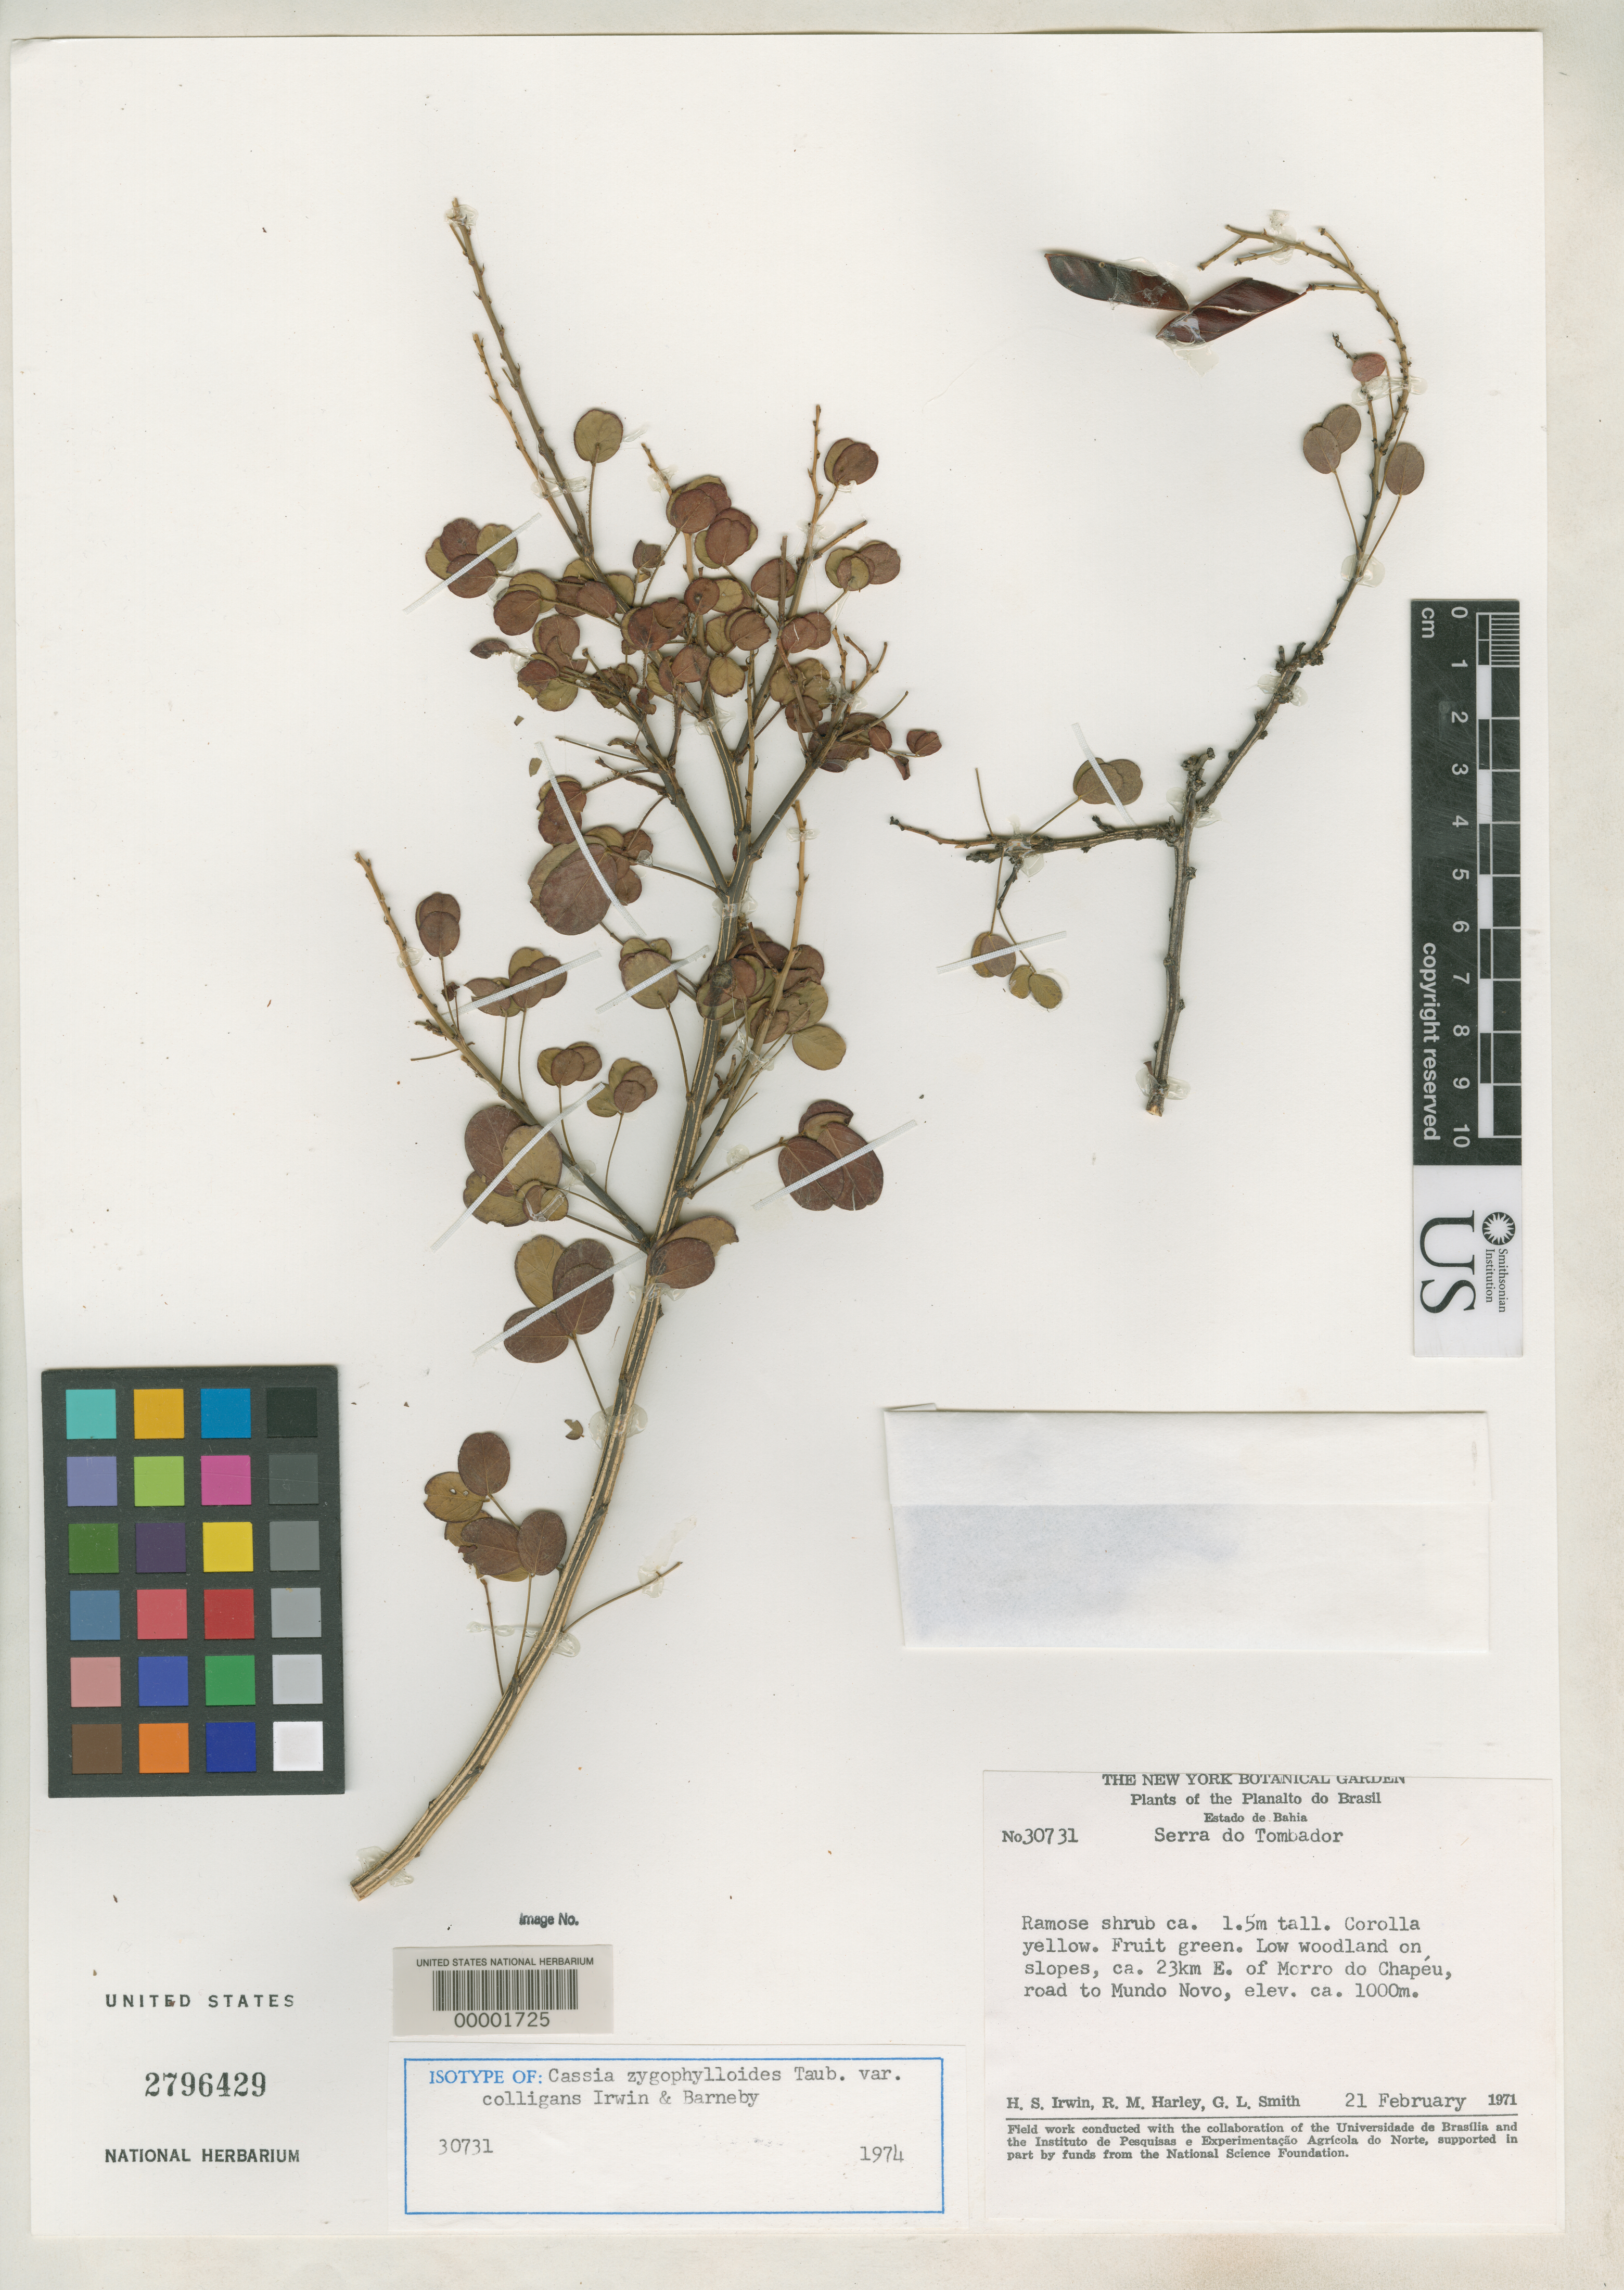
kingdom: Plantae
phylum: Tracheophyta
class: Magnoliopsida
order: Fabales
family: Fabaceae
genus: Cassia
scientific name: Cassia zygophylloides var. colligans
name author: H.S. Irwin & Barneby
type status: Isotype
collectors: H. Irwin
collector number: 30731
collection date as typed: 21 Nov 1971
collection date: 1971-11-21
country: Brazil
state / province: Bahia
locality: Serro do Tomador, E of Morro do Chapen.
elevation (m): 1000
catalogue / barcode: US 2796429